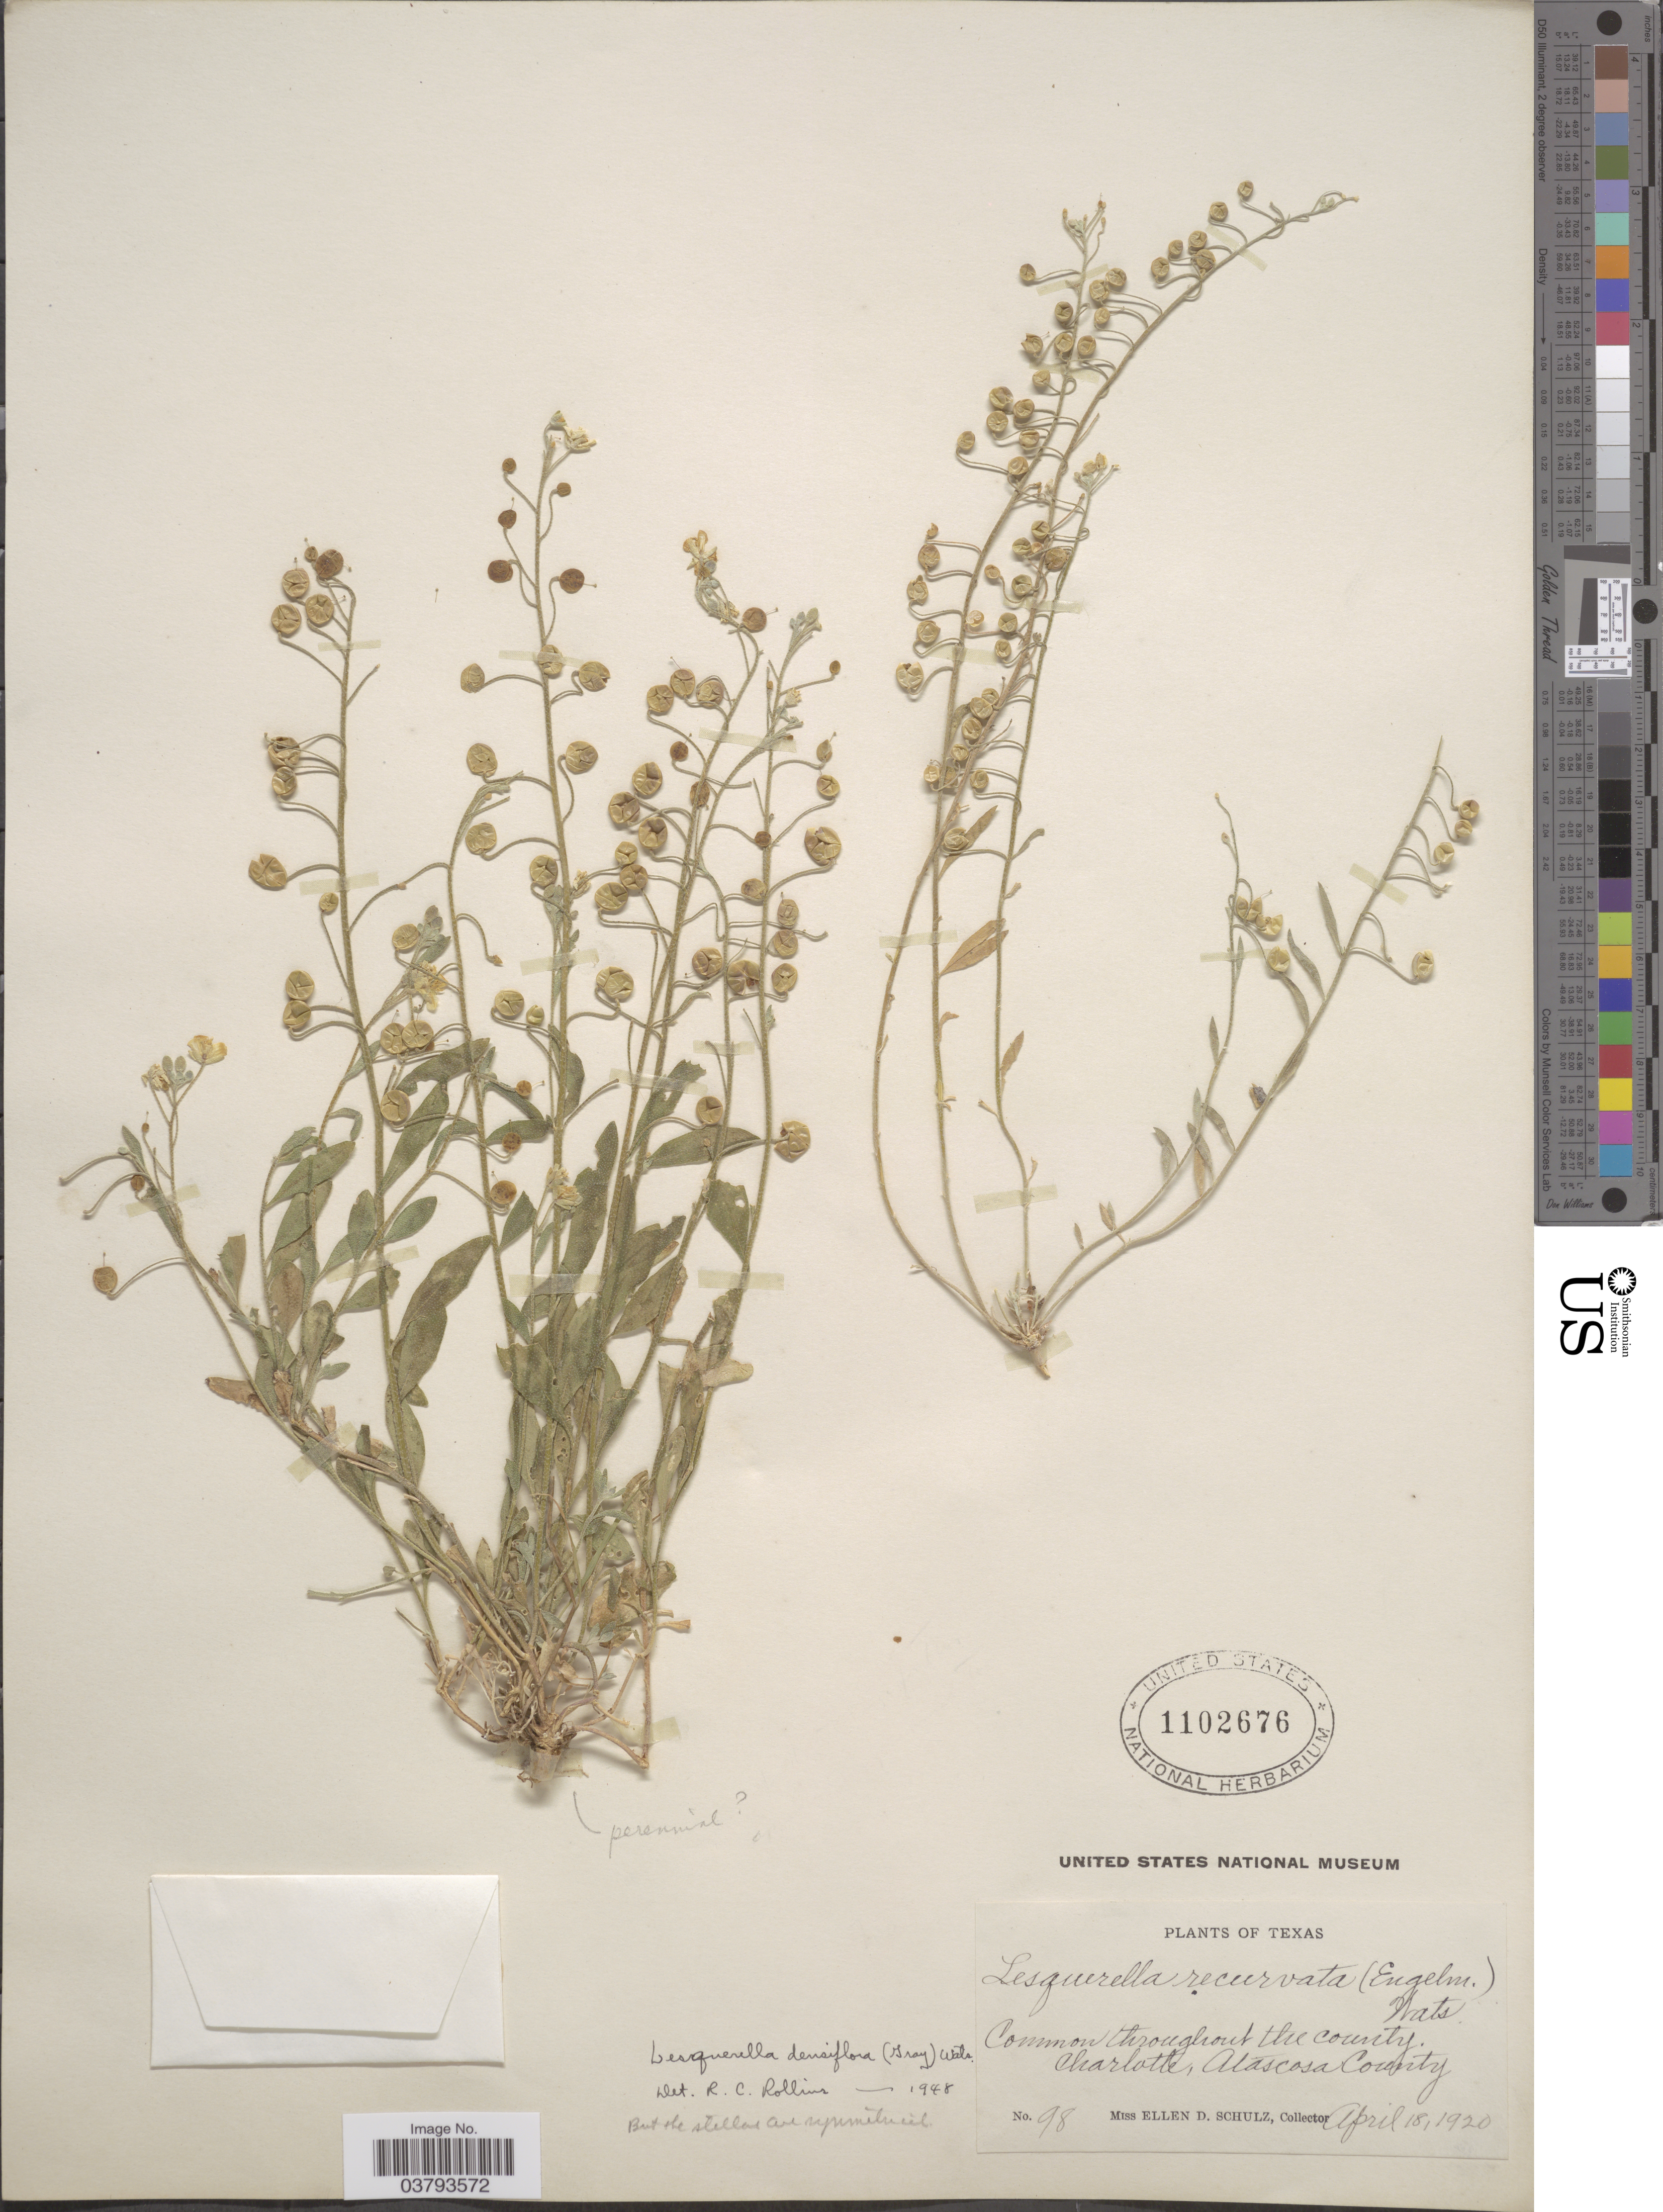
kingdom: Plantae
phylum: Tracheophyta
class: Magnoliopsida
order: Brassicales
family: Brassicaceae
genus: Lesquerella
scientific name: Lesquerella gordonii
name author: (A. Gray) S. Watson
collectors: E. D. Schulz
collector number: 98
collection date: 1920-04-18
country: United States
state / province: Texas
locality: Charlotte, Atascosa County.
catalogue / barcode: US 1102676